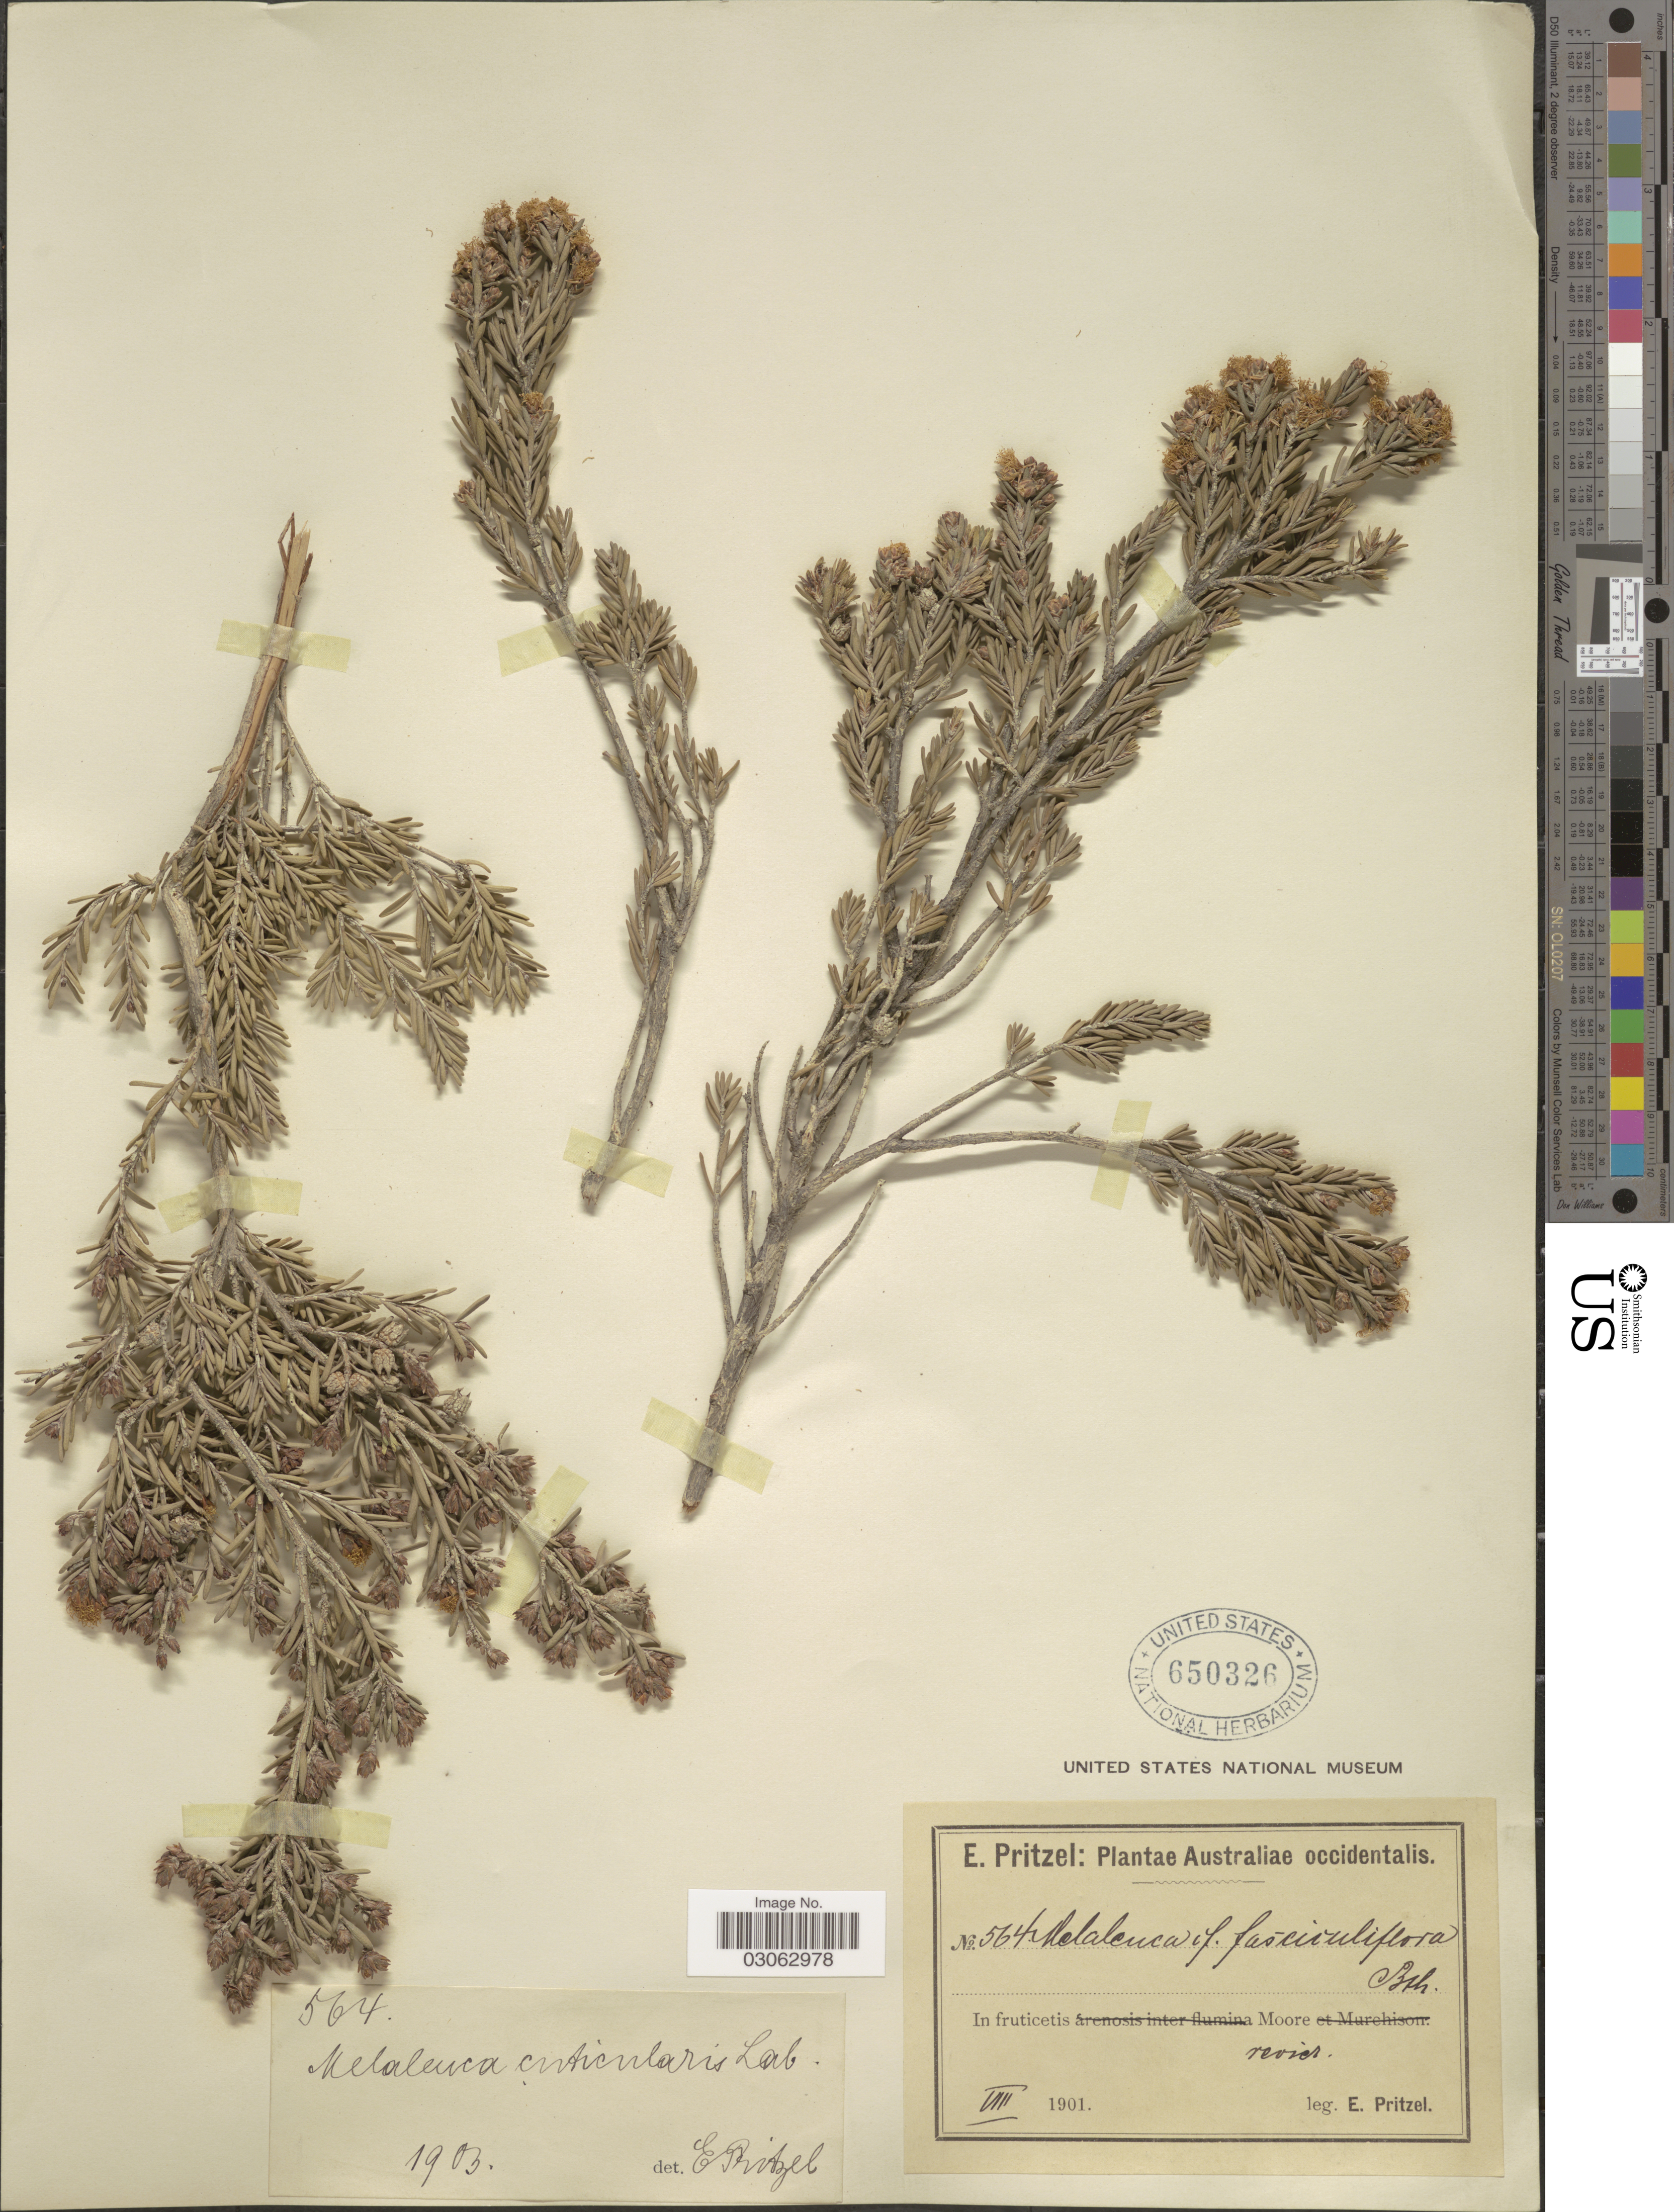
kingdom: Plantae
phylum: Tracheophyta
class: Magnoliopsida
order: Myrtales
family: Myrtaceae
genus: Melaleuca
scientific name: Melaleuca cuticularis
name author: Labill.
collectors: E. G. Pritzel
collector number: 564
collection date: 1901-08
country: Australia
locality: Australiae occidentalis. In fruticetis Moore revier.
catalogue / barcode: US 650326